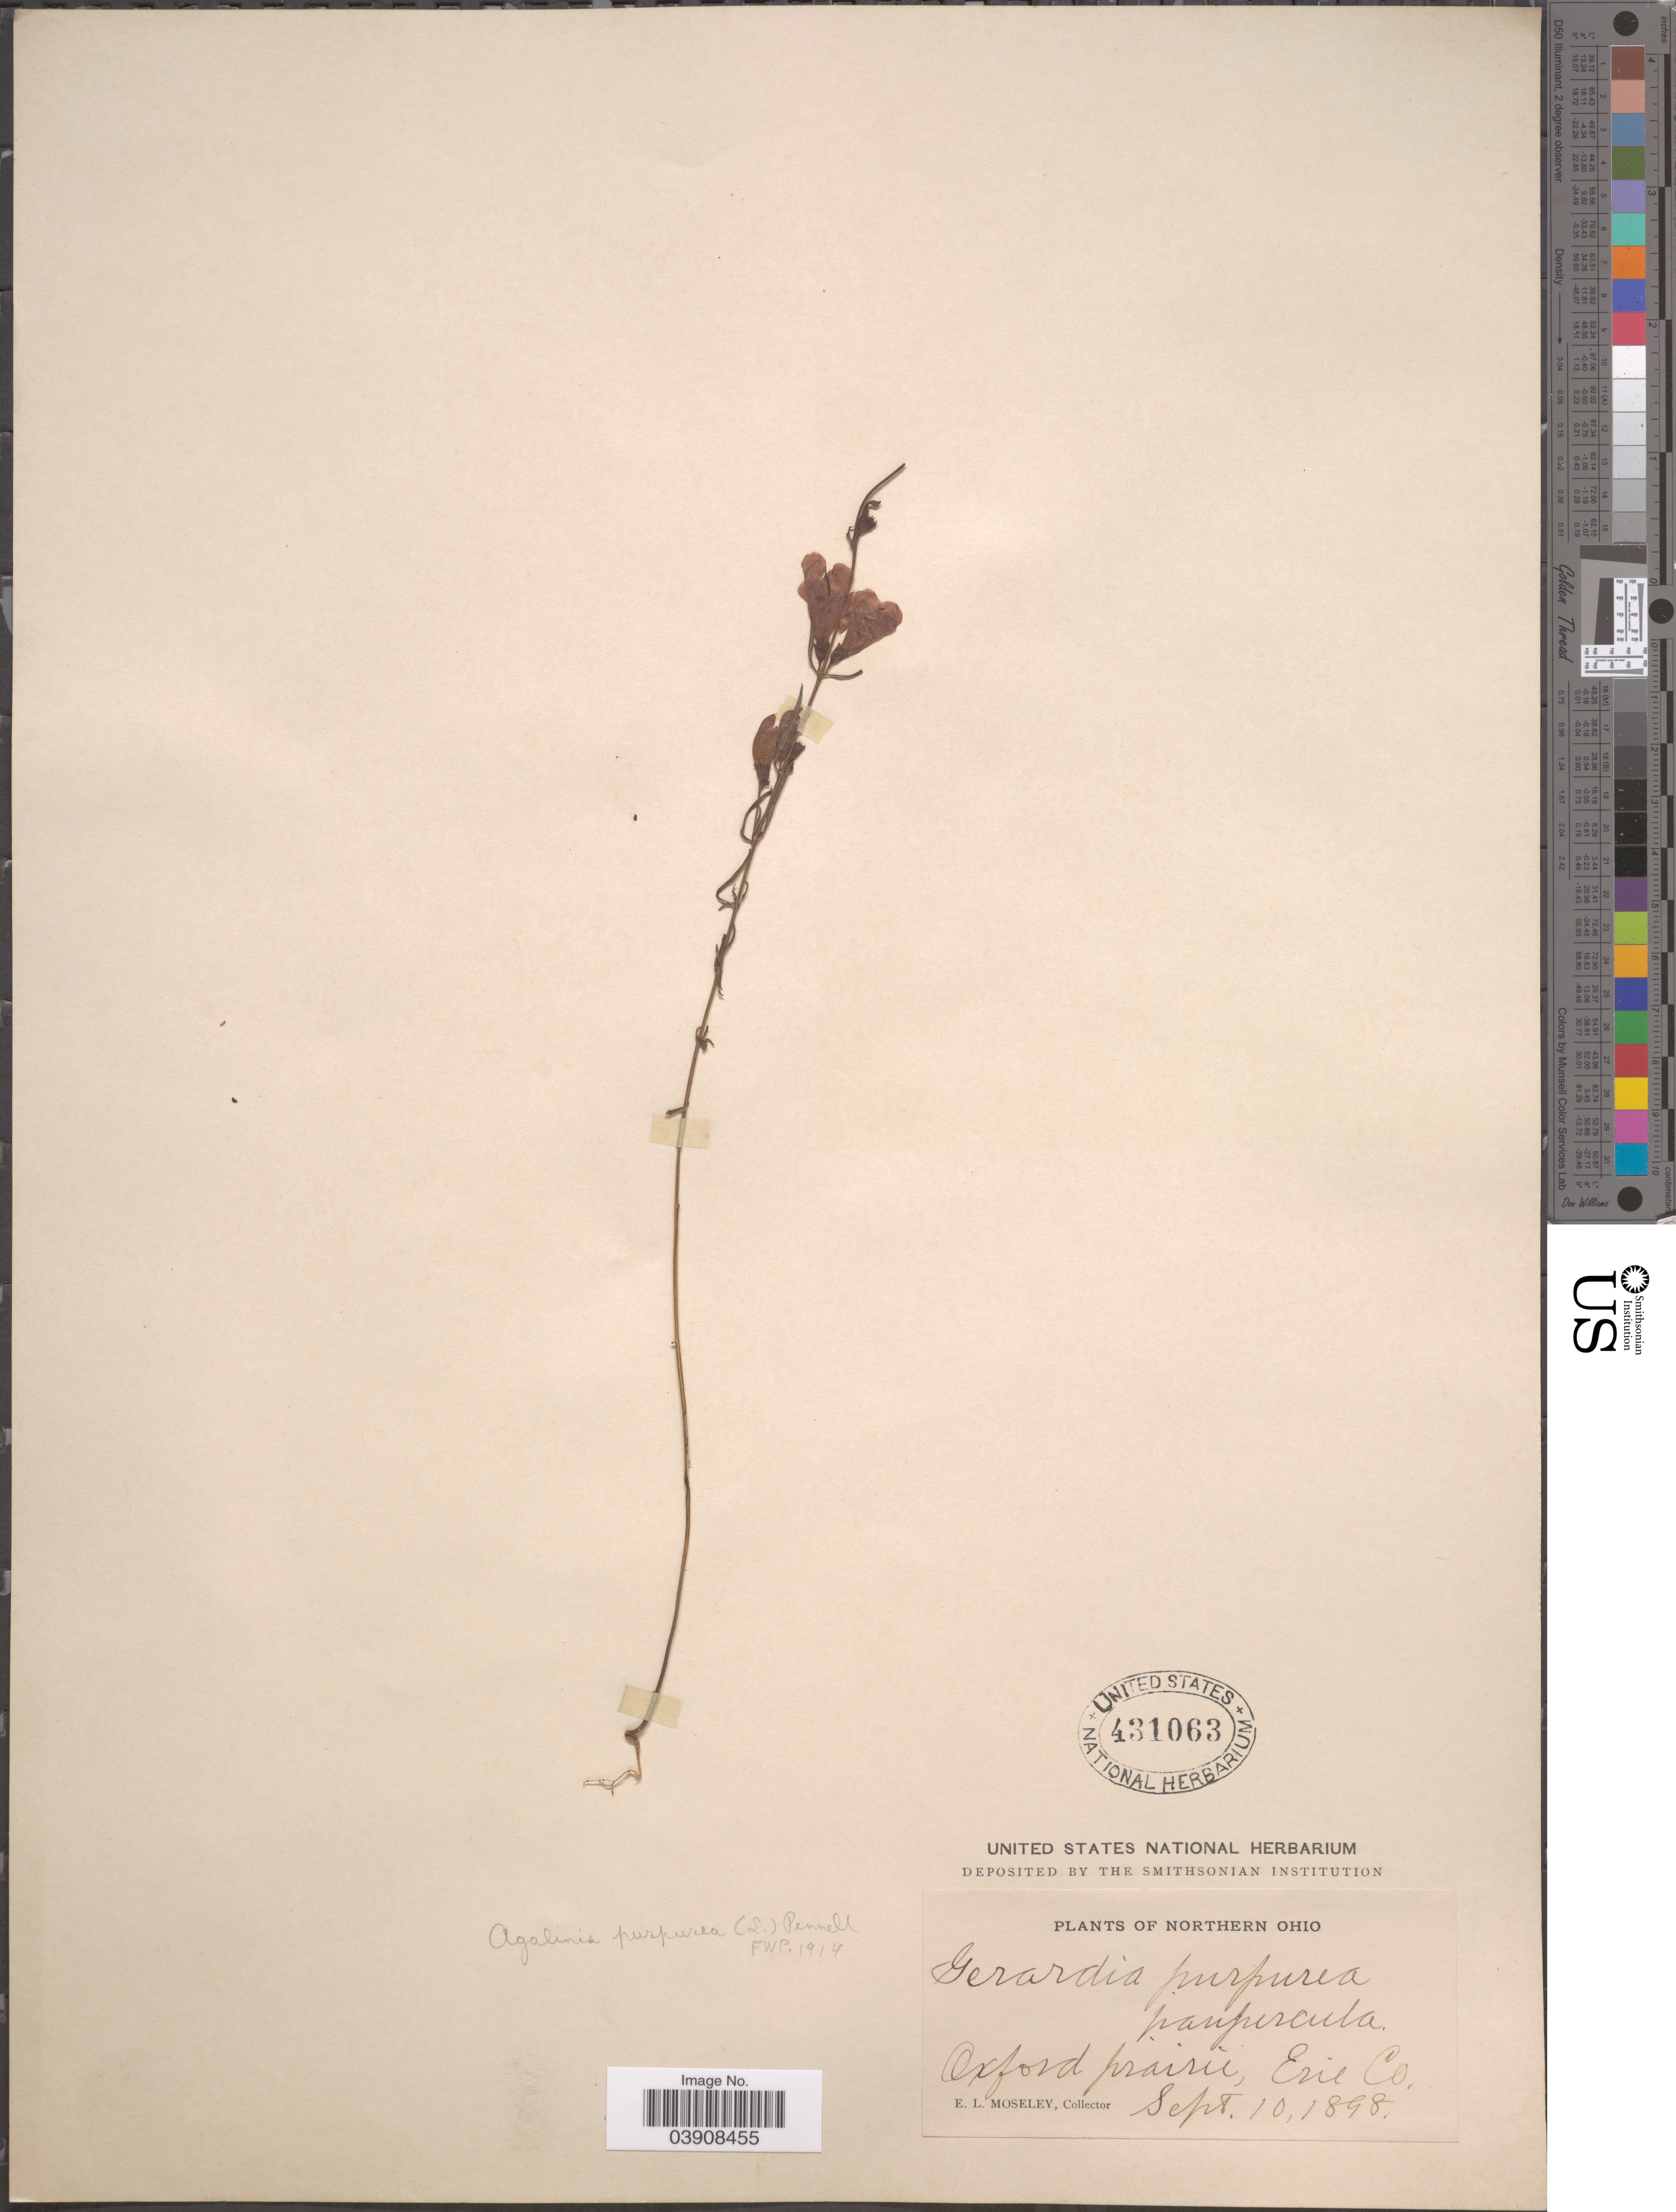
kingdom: Plantae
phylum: Tracheophyta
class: Magnoliopsida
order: Lamiales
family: Orobanchaceae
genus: Agalinis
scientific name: Agalinis purpurea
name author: (L.) Pennell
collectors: E. Moseley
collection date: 1898-09-10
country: United States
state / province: Ohio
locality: Northern Ohio. Oxford prairie, Erie Co.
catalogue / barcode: US 431063